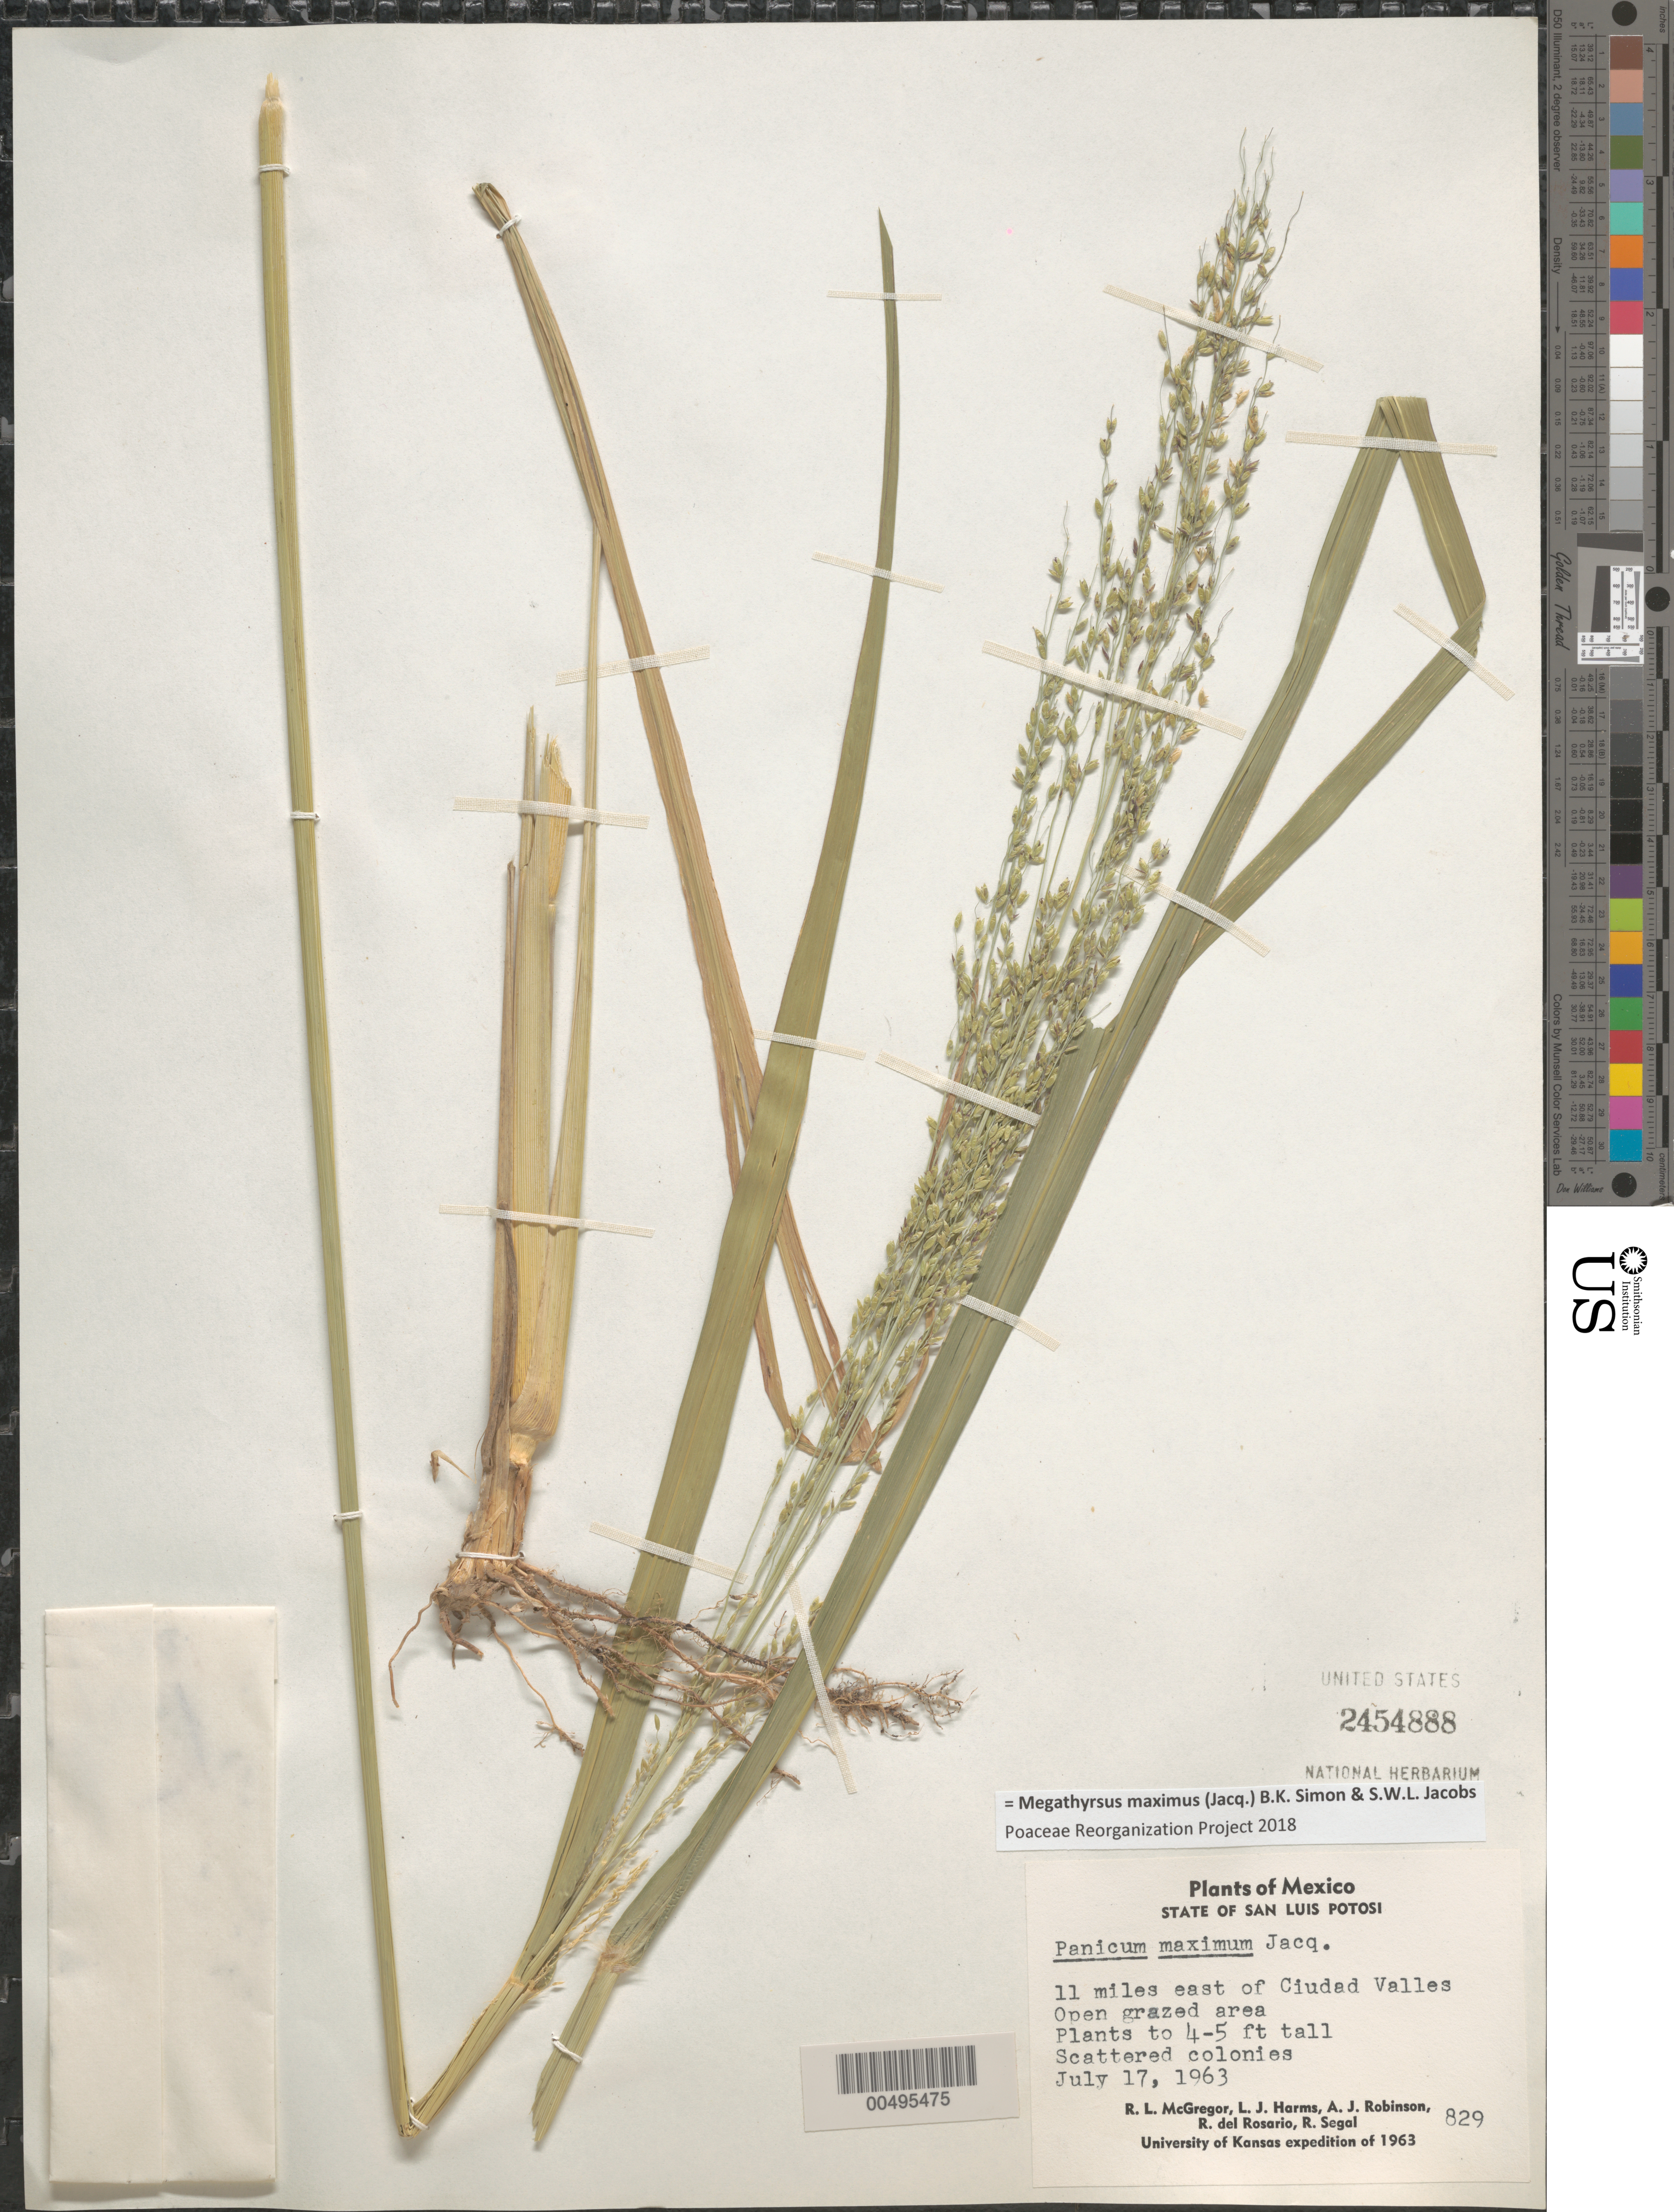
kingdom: Plantae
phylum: Tracheophyta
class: Liliopsida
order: Poales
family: Poaceae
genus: Megathyrsus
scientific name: Megathyrsus maximus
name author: (Jacq.) B.K. Simon & S.W.L. Jacobs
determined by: Poaceae Reorganization Project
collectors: R. McGregor, L. Harms, A. J. Robinson & R. Segal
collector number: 829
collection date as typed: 17 Jul 1963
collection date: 1963-07-17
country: Mexico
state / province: San Luis Potosi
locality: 11 mi E of Ciudad Valles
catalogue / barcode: US 2454888